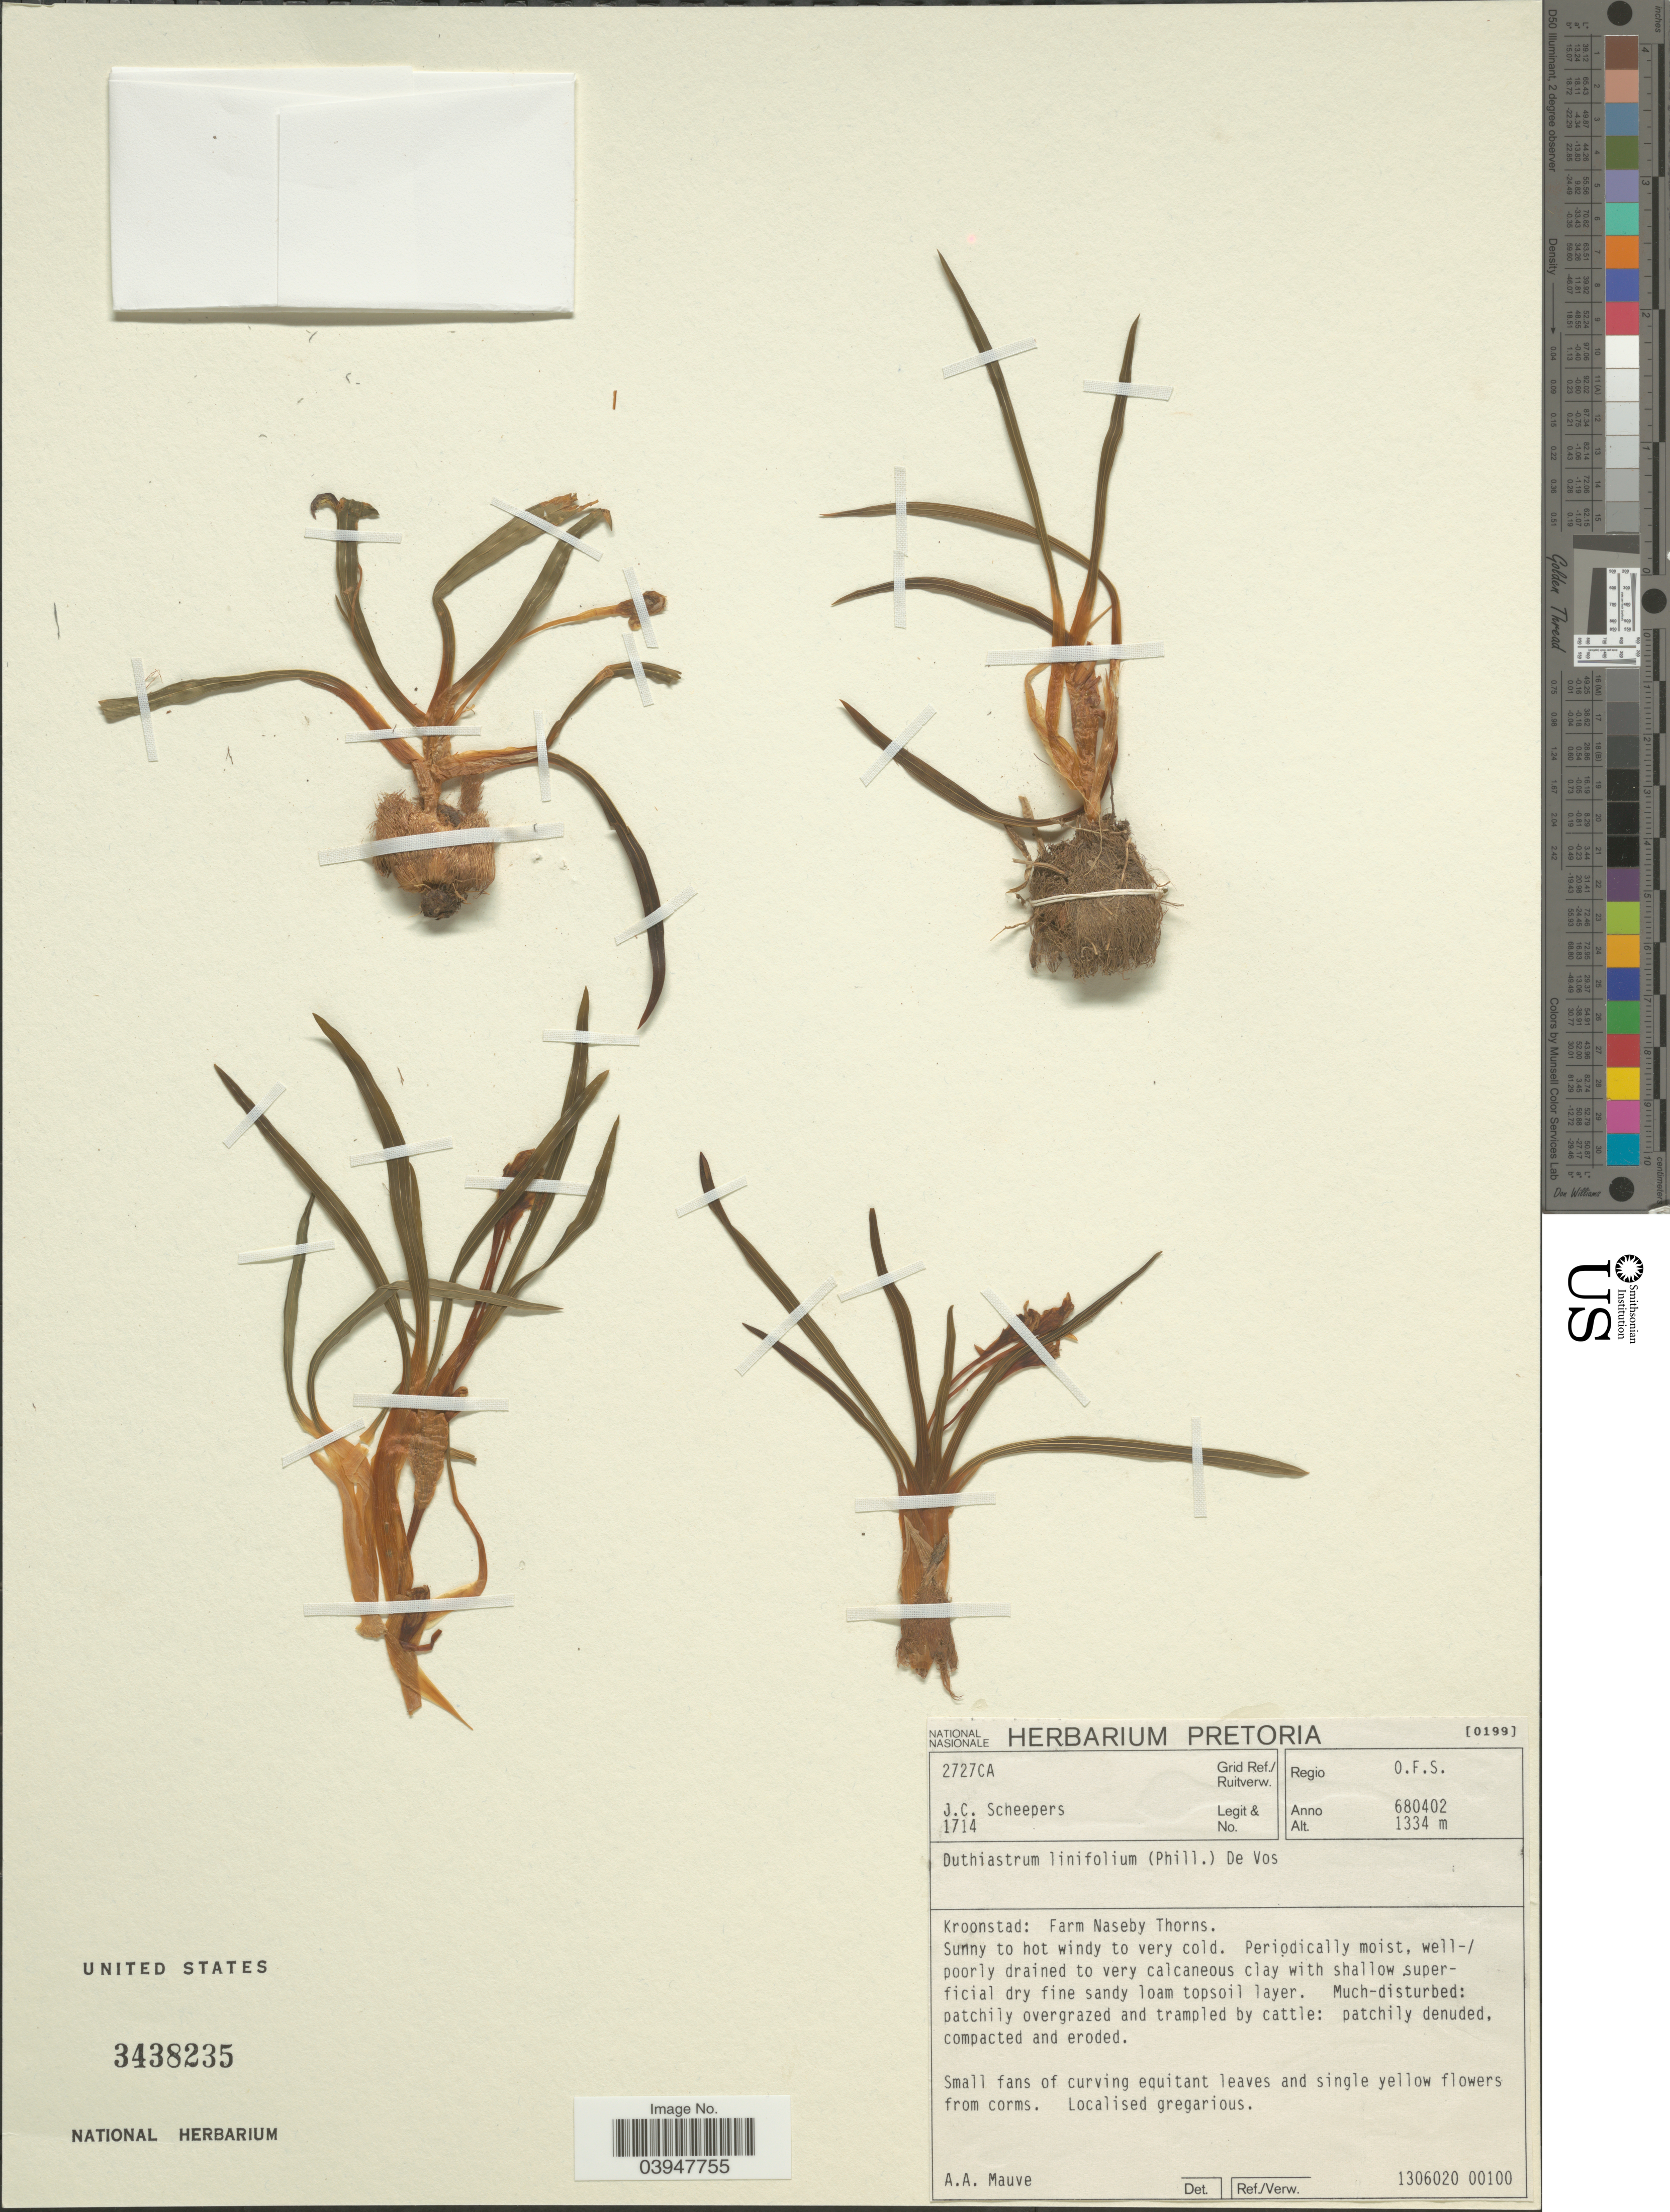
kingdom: Plantae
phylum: Tracheophyta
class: Liliopsida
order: Asparagales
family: Iridaceae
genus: Duthiastrum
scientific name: Duthiastrum linifolium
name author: (E. Phillips) M.P. de Vos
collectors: J. Scheepers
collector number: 1714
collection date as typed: Transcribed d/m/y: 2/4/68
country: South Africa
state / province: Free State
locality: Grid Ref./ Ruitverw. 2727CA. Regio O.F.S. Kroonstad: Farm Naseby Thorns.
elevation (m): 1334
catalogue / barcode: US 3438235